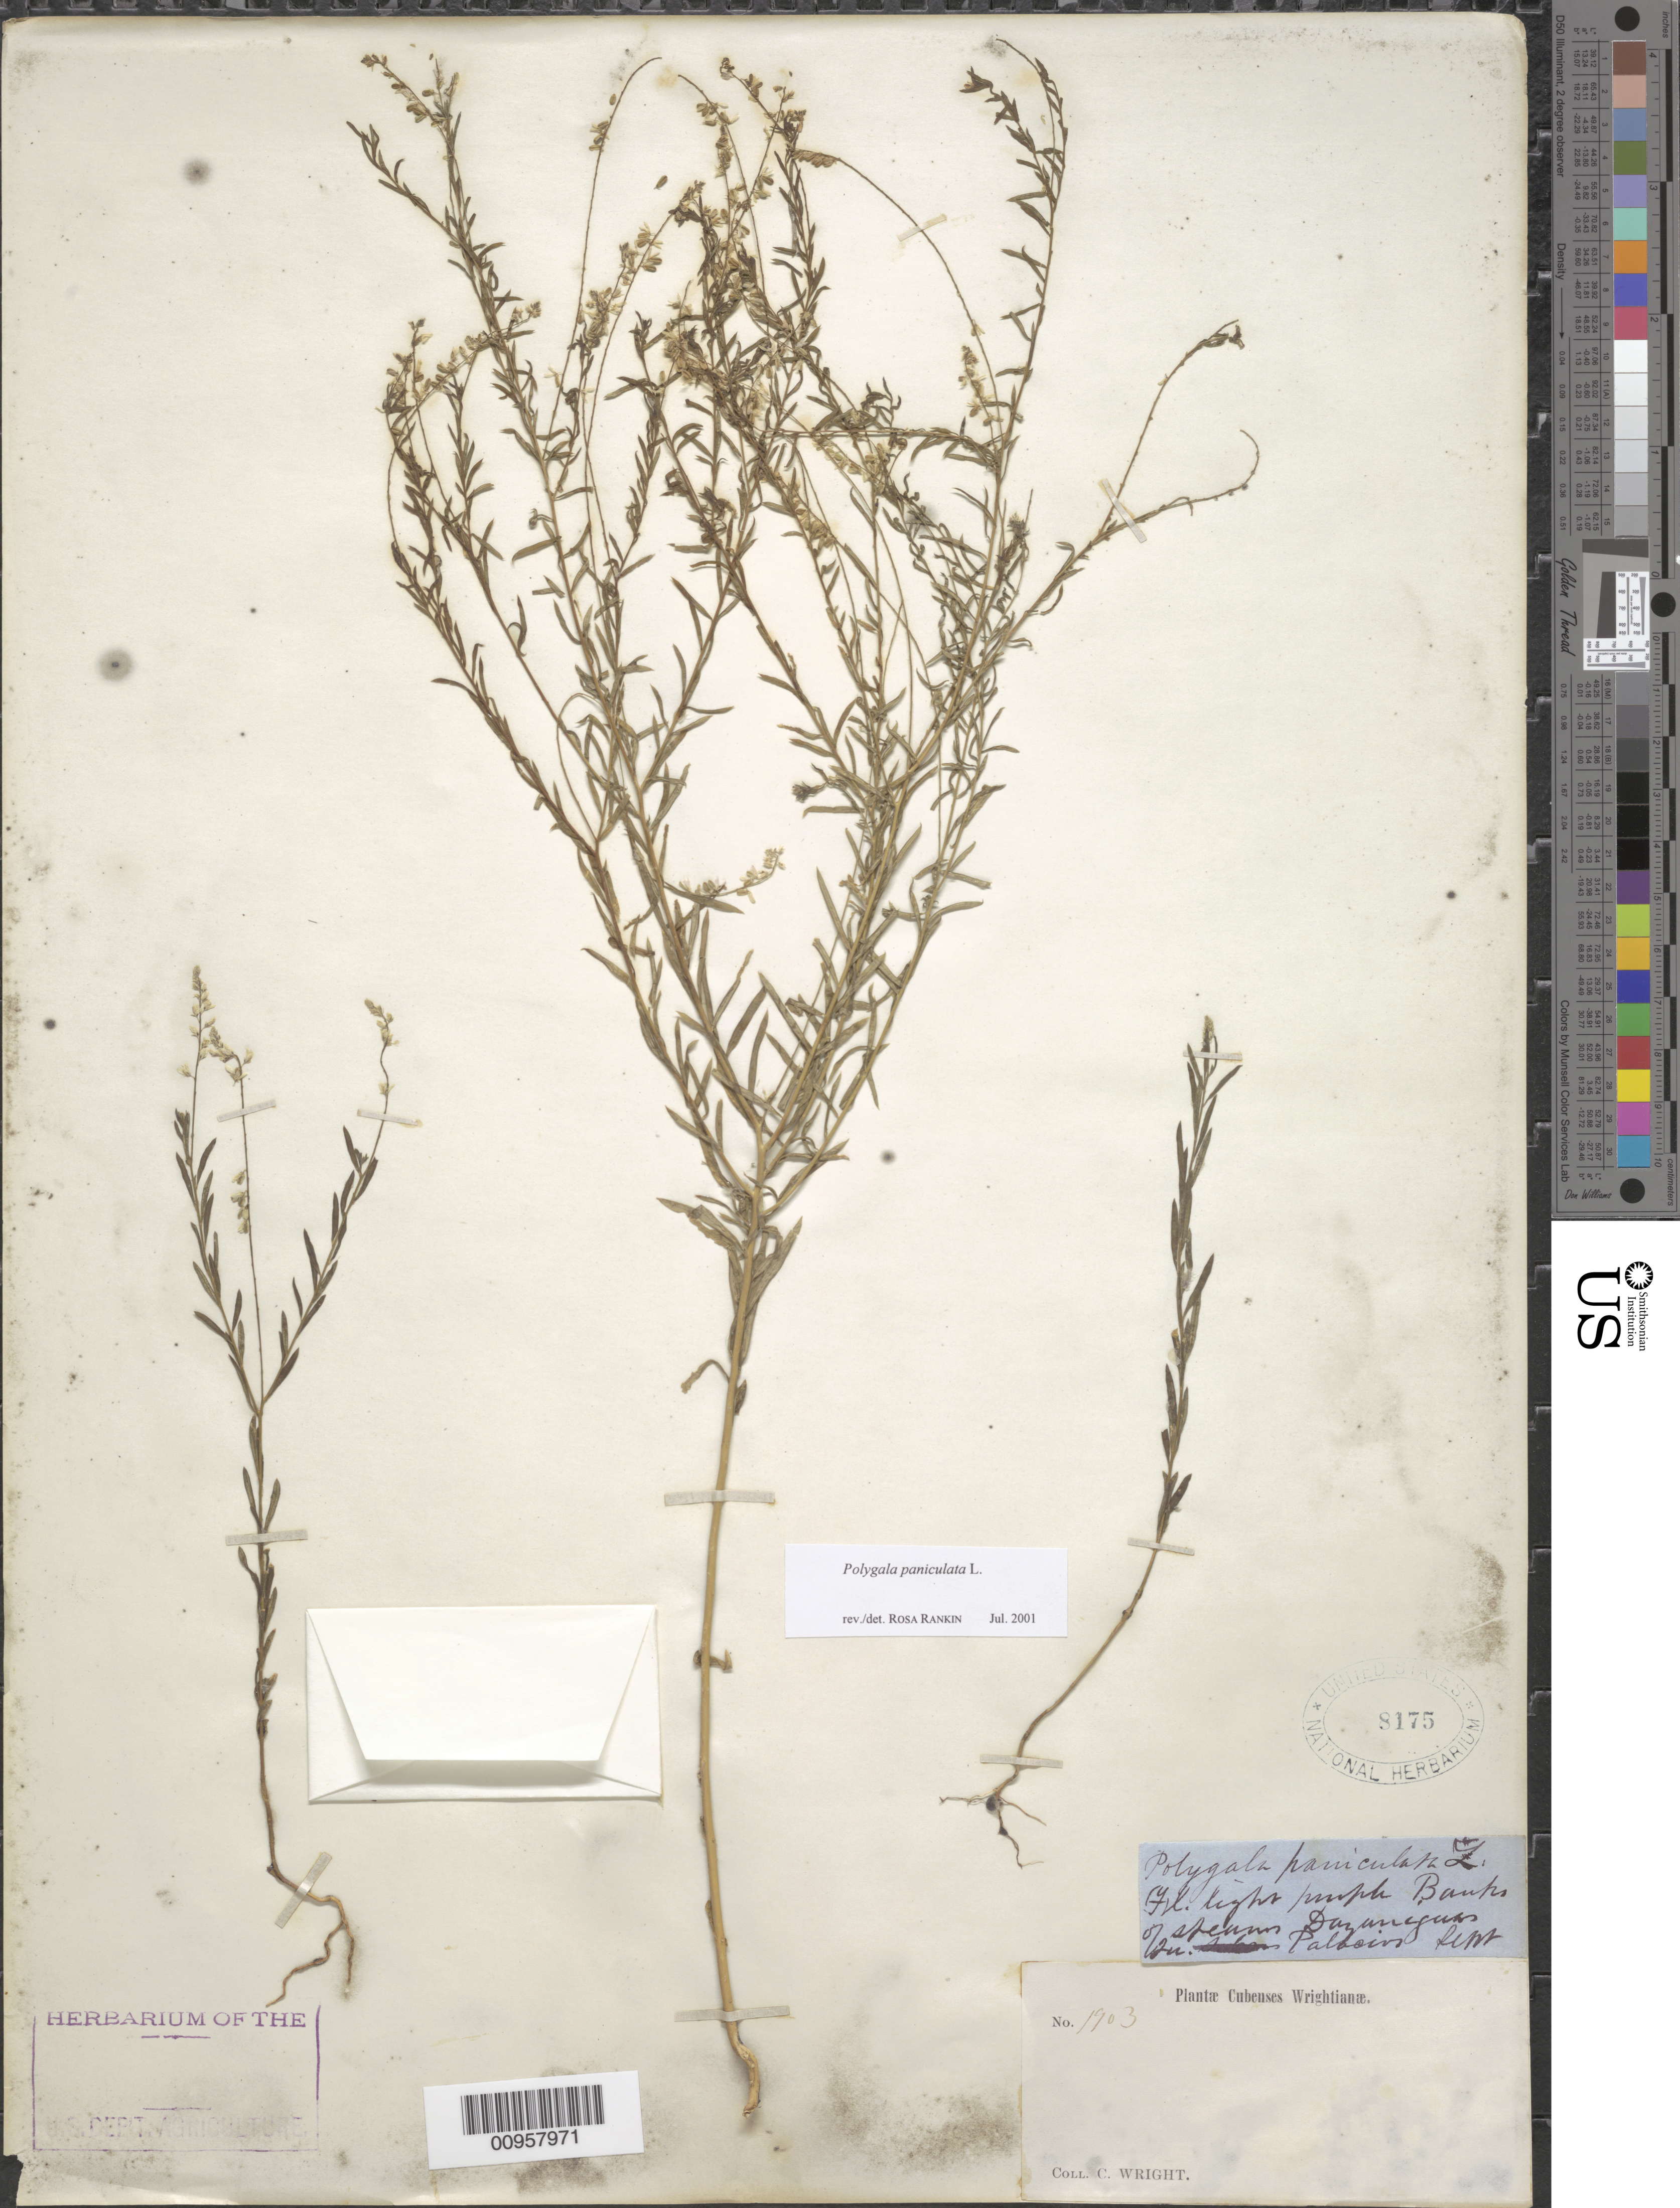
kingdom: Plantae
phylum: Tracheophyta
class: Magnoliopsida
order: Fabales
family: Polygalaceae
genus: Polygala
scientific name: Polygala paniculata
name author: L.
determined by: Rankin Rodriguez, Rosa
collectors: C. Wright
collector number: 1903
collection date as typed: Sep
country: Cuba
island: Cuba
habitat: Banks of stream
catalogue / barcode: US 8175